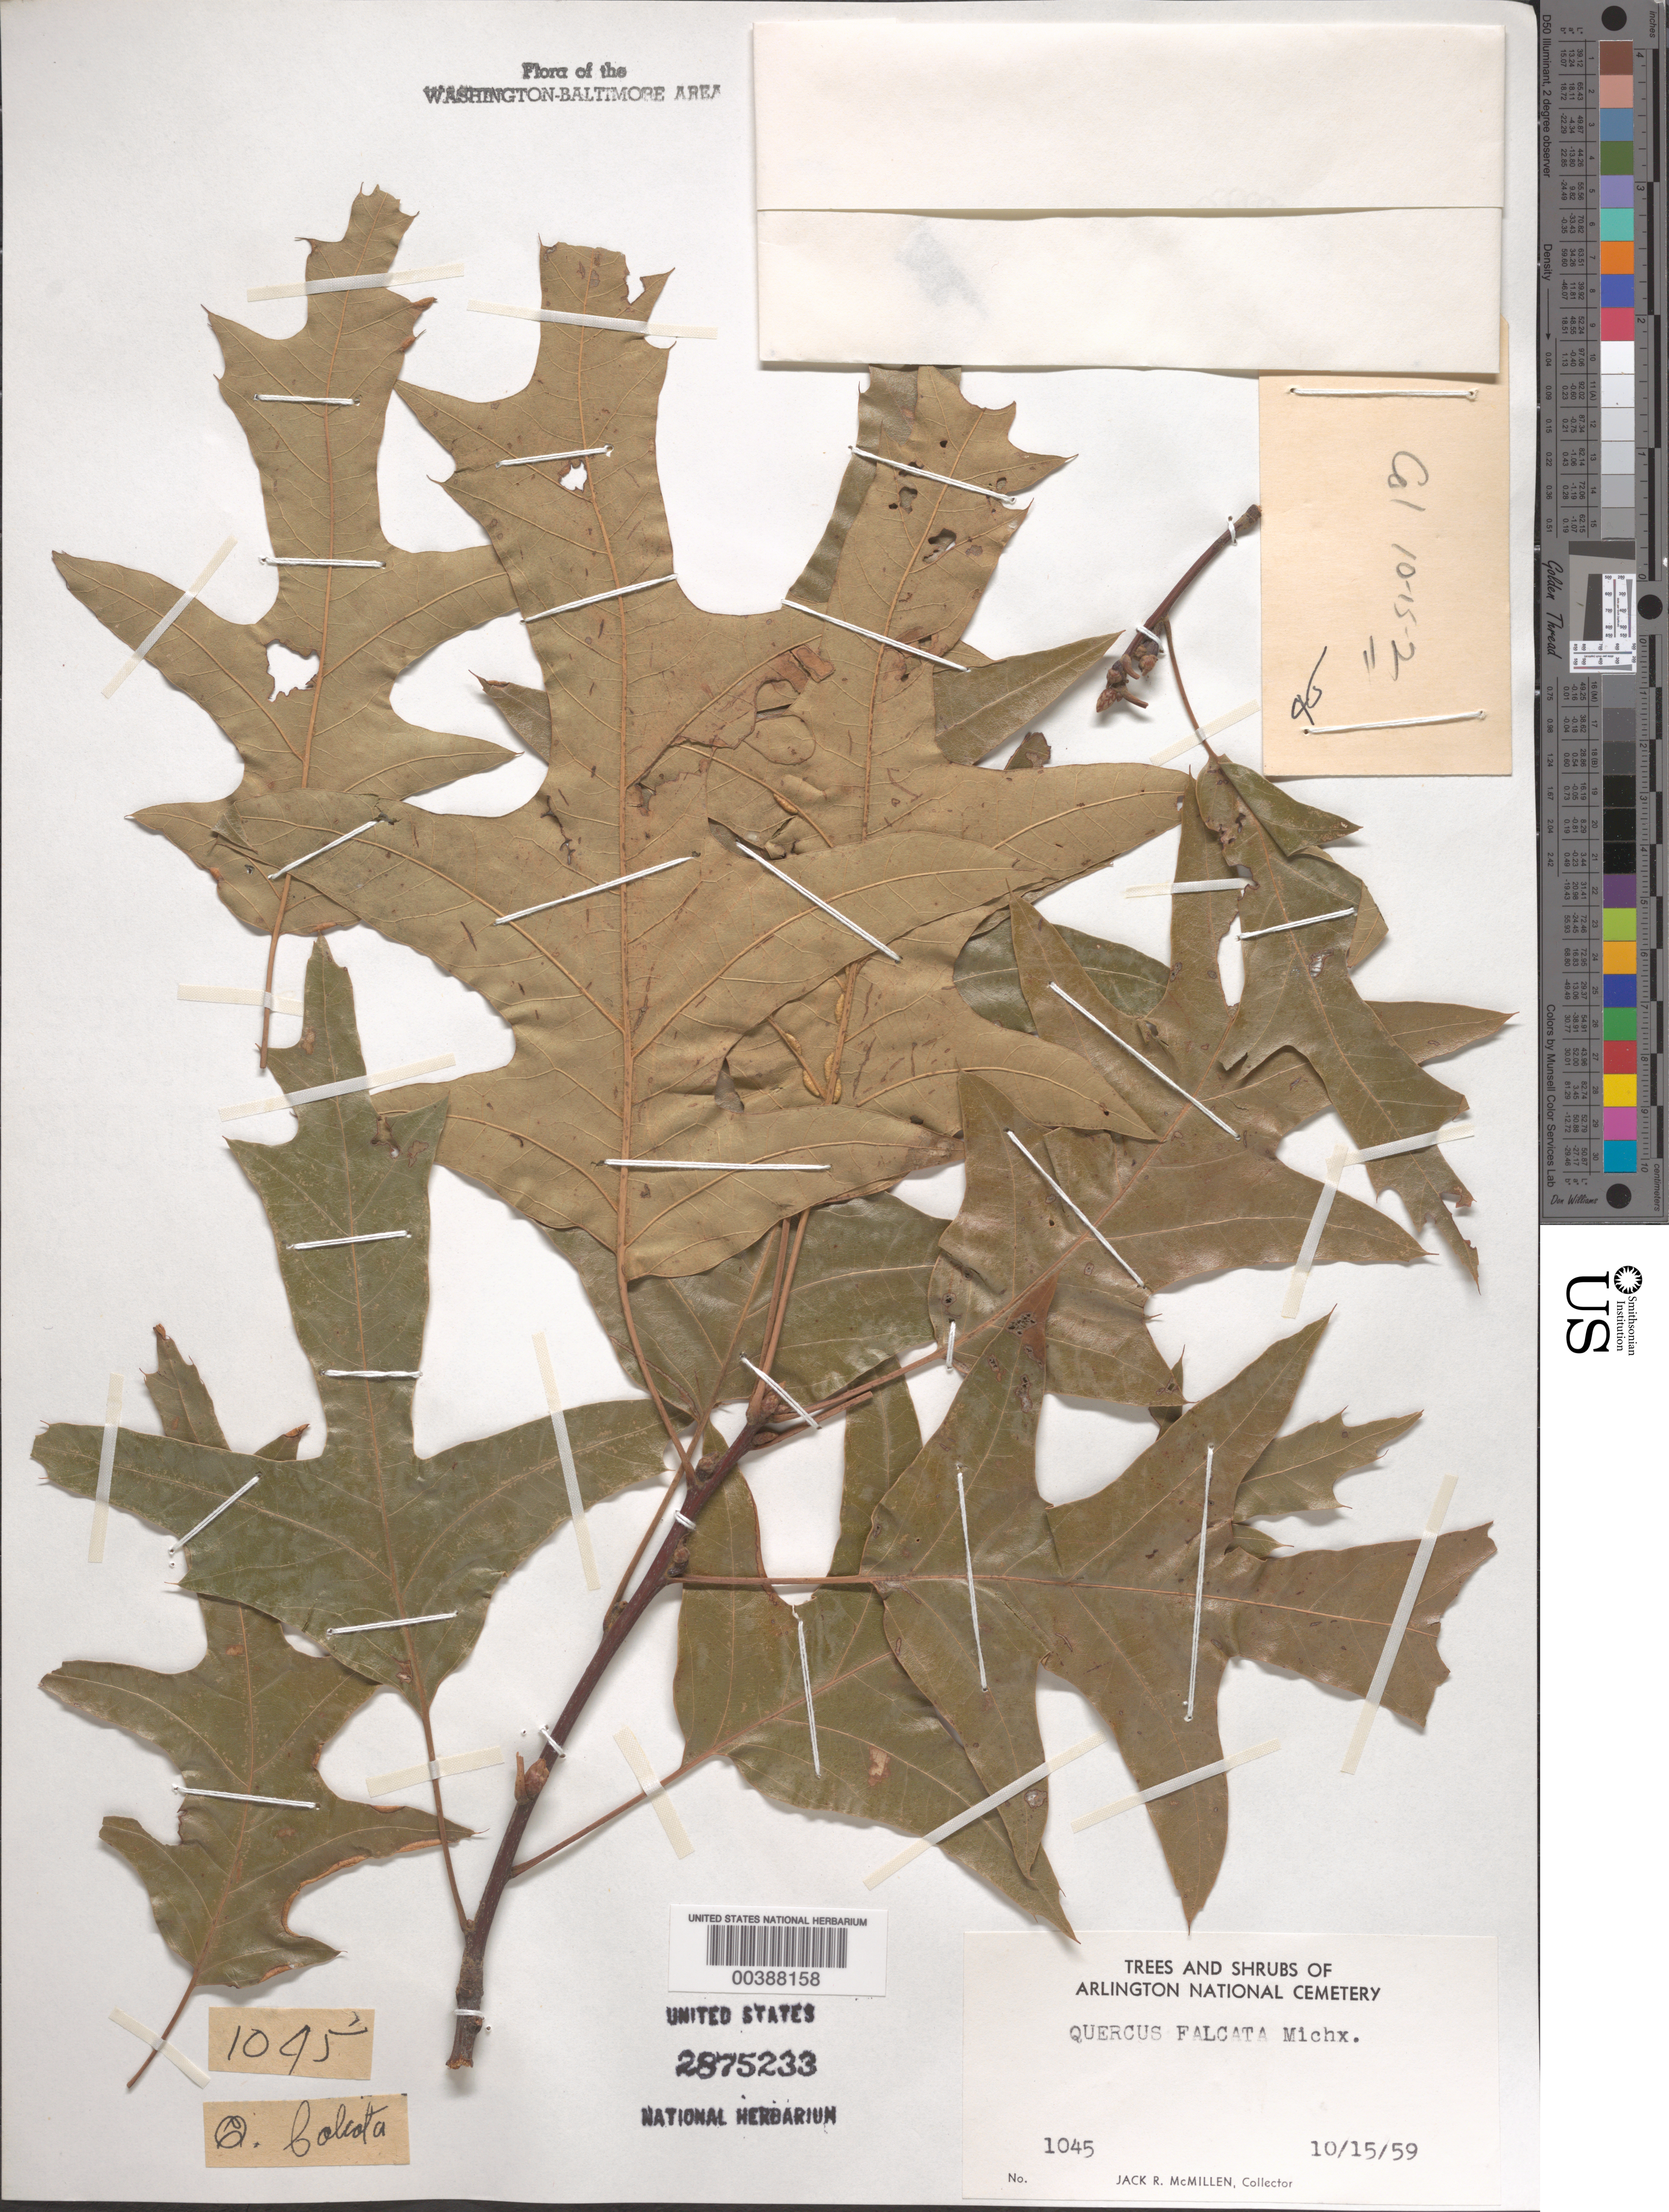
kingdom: Plantae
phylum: Tracheophyta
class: Magnoliopsida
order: Fagales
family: Fagaceae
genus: Quercus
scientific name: Quercus falcata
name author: Michx.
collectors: J. McMillen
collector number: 1045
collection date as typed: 15 Oct 1959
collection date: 1959-10-15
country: United States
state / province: Virginia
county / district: Arlington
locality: Arlington National Cemetery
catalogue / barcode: US 2875233